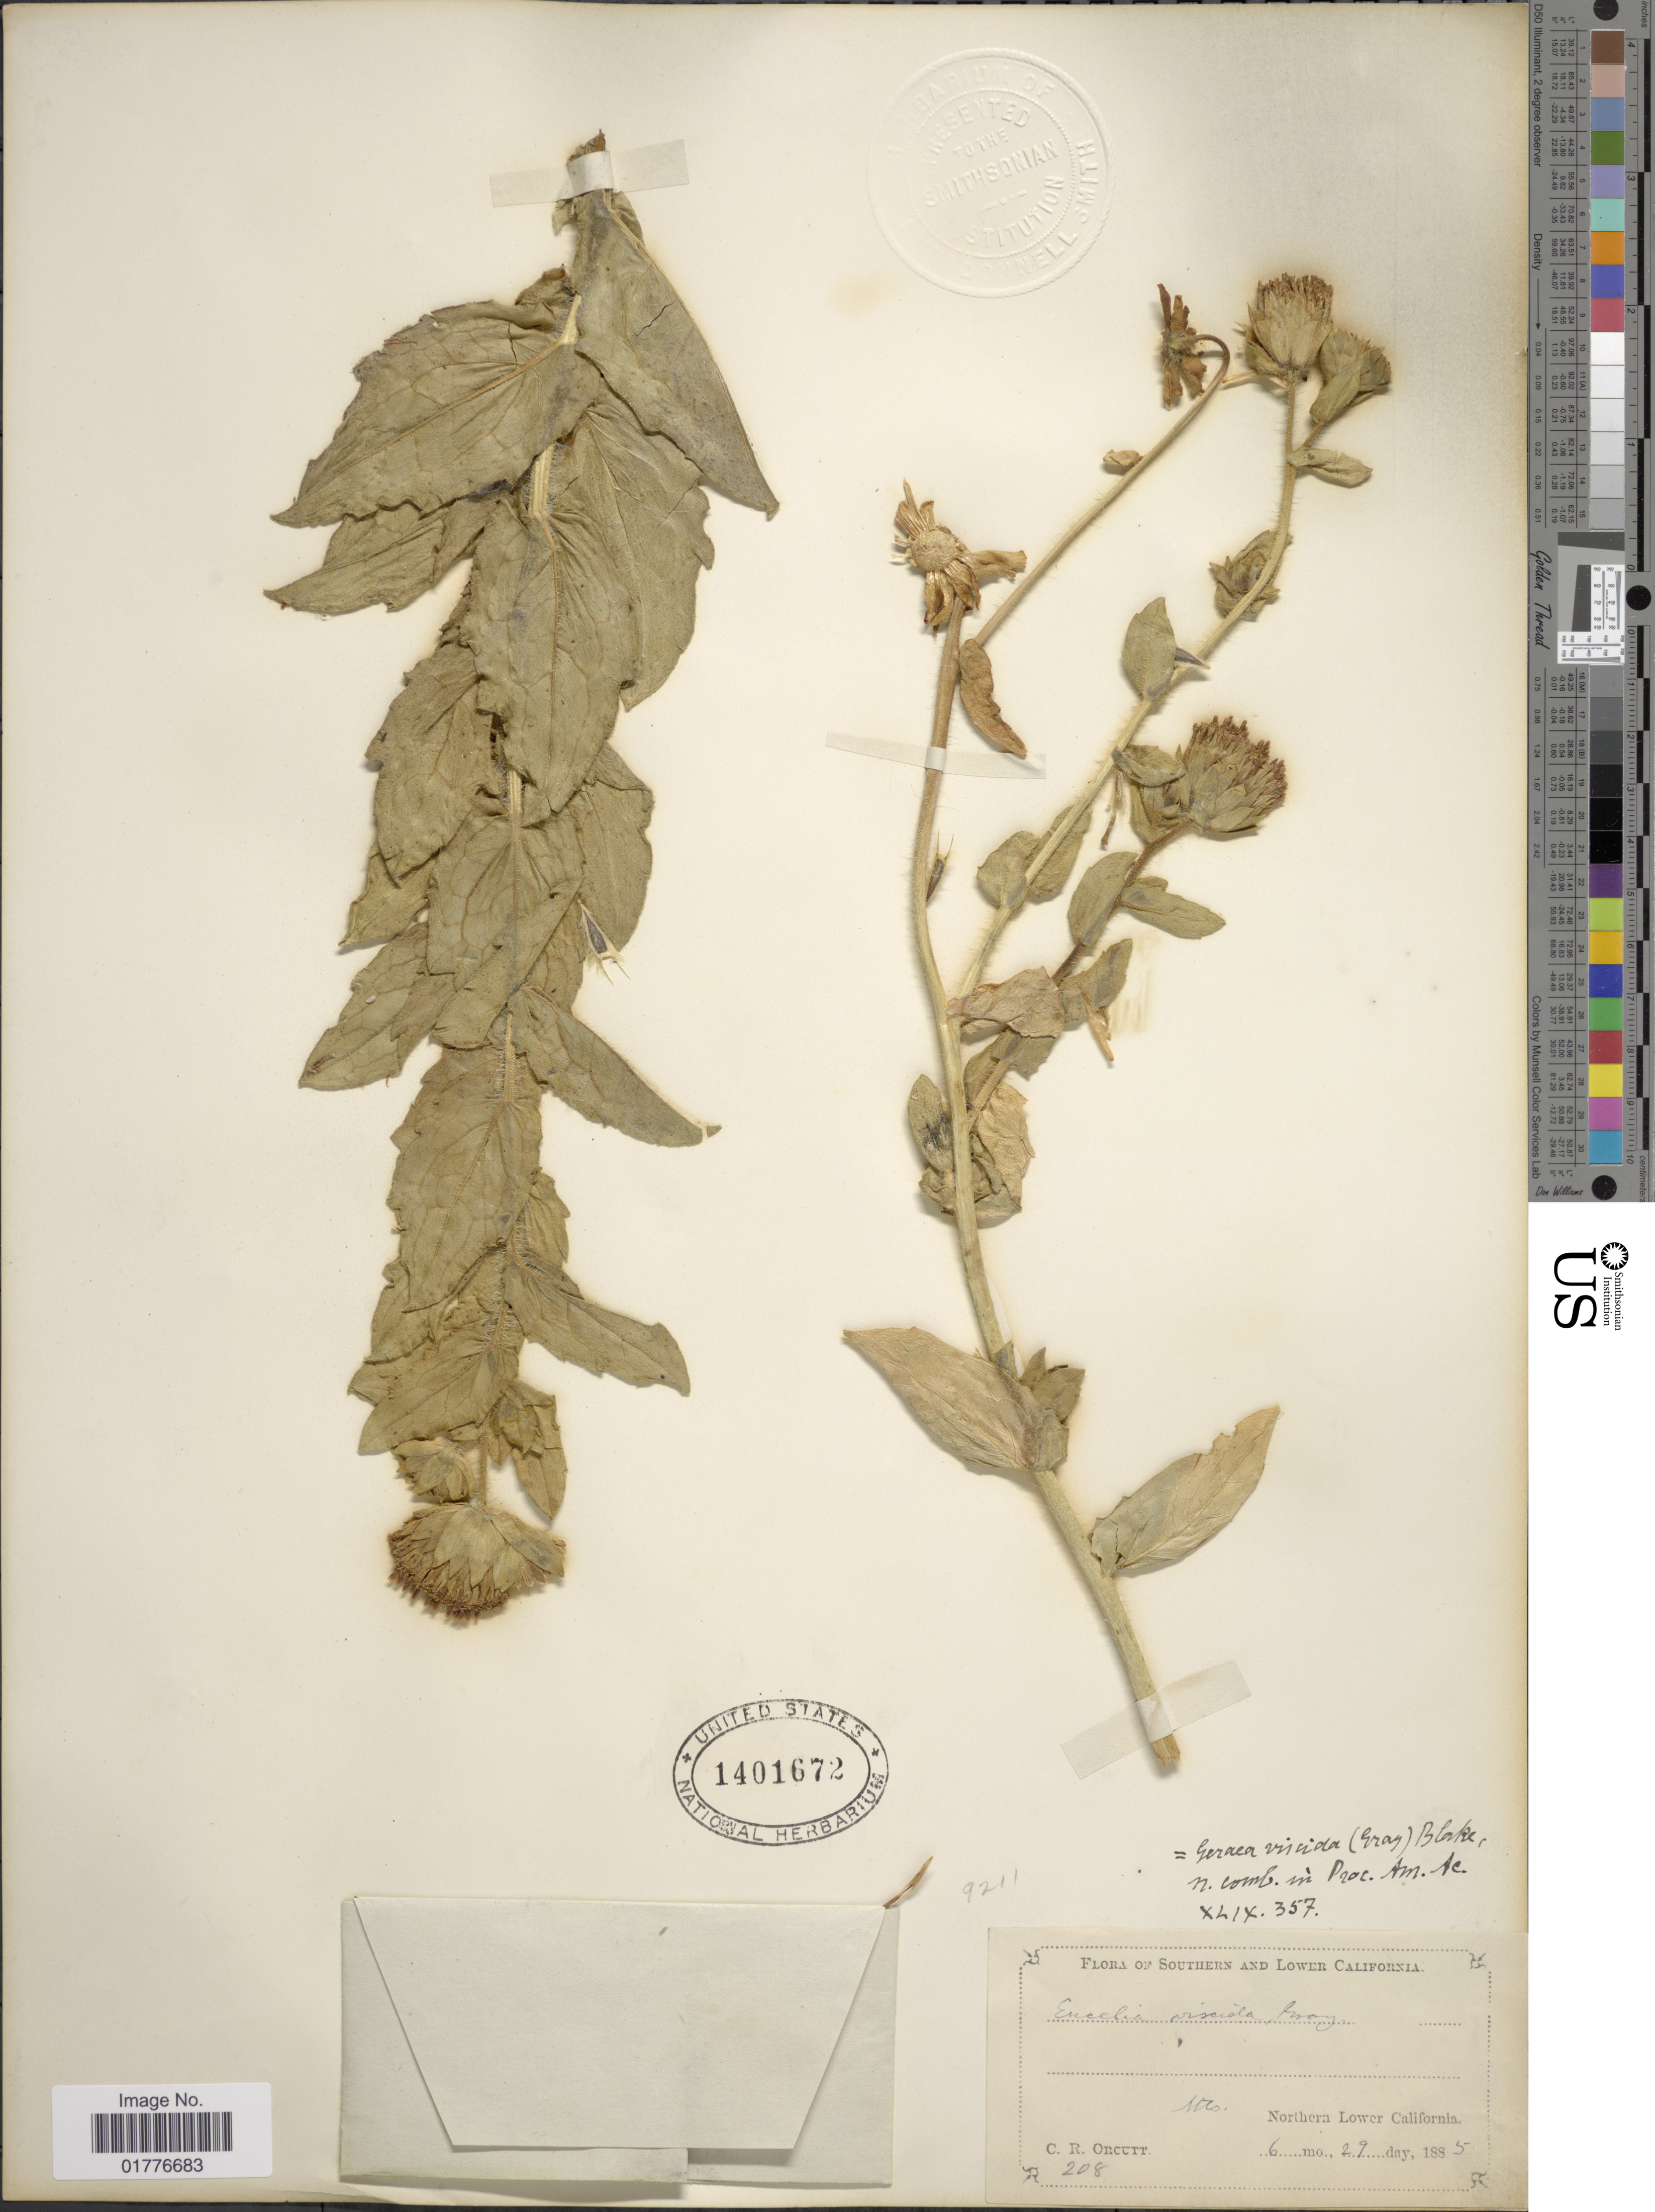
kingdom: Plantae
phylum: Tracheophyta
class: Magnoliopsida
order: Asterales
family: Asteraceae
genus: Geraea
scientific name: Geraea viscida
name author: (A. Gray) S.F. Blake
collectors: C. R. Orcutt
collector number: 208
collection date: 1885-06-29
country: Mexico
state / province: Baja California Sur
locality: Southern and Lower California, Mts, Northern Lower California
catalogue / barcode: US 1401672